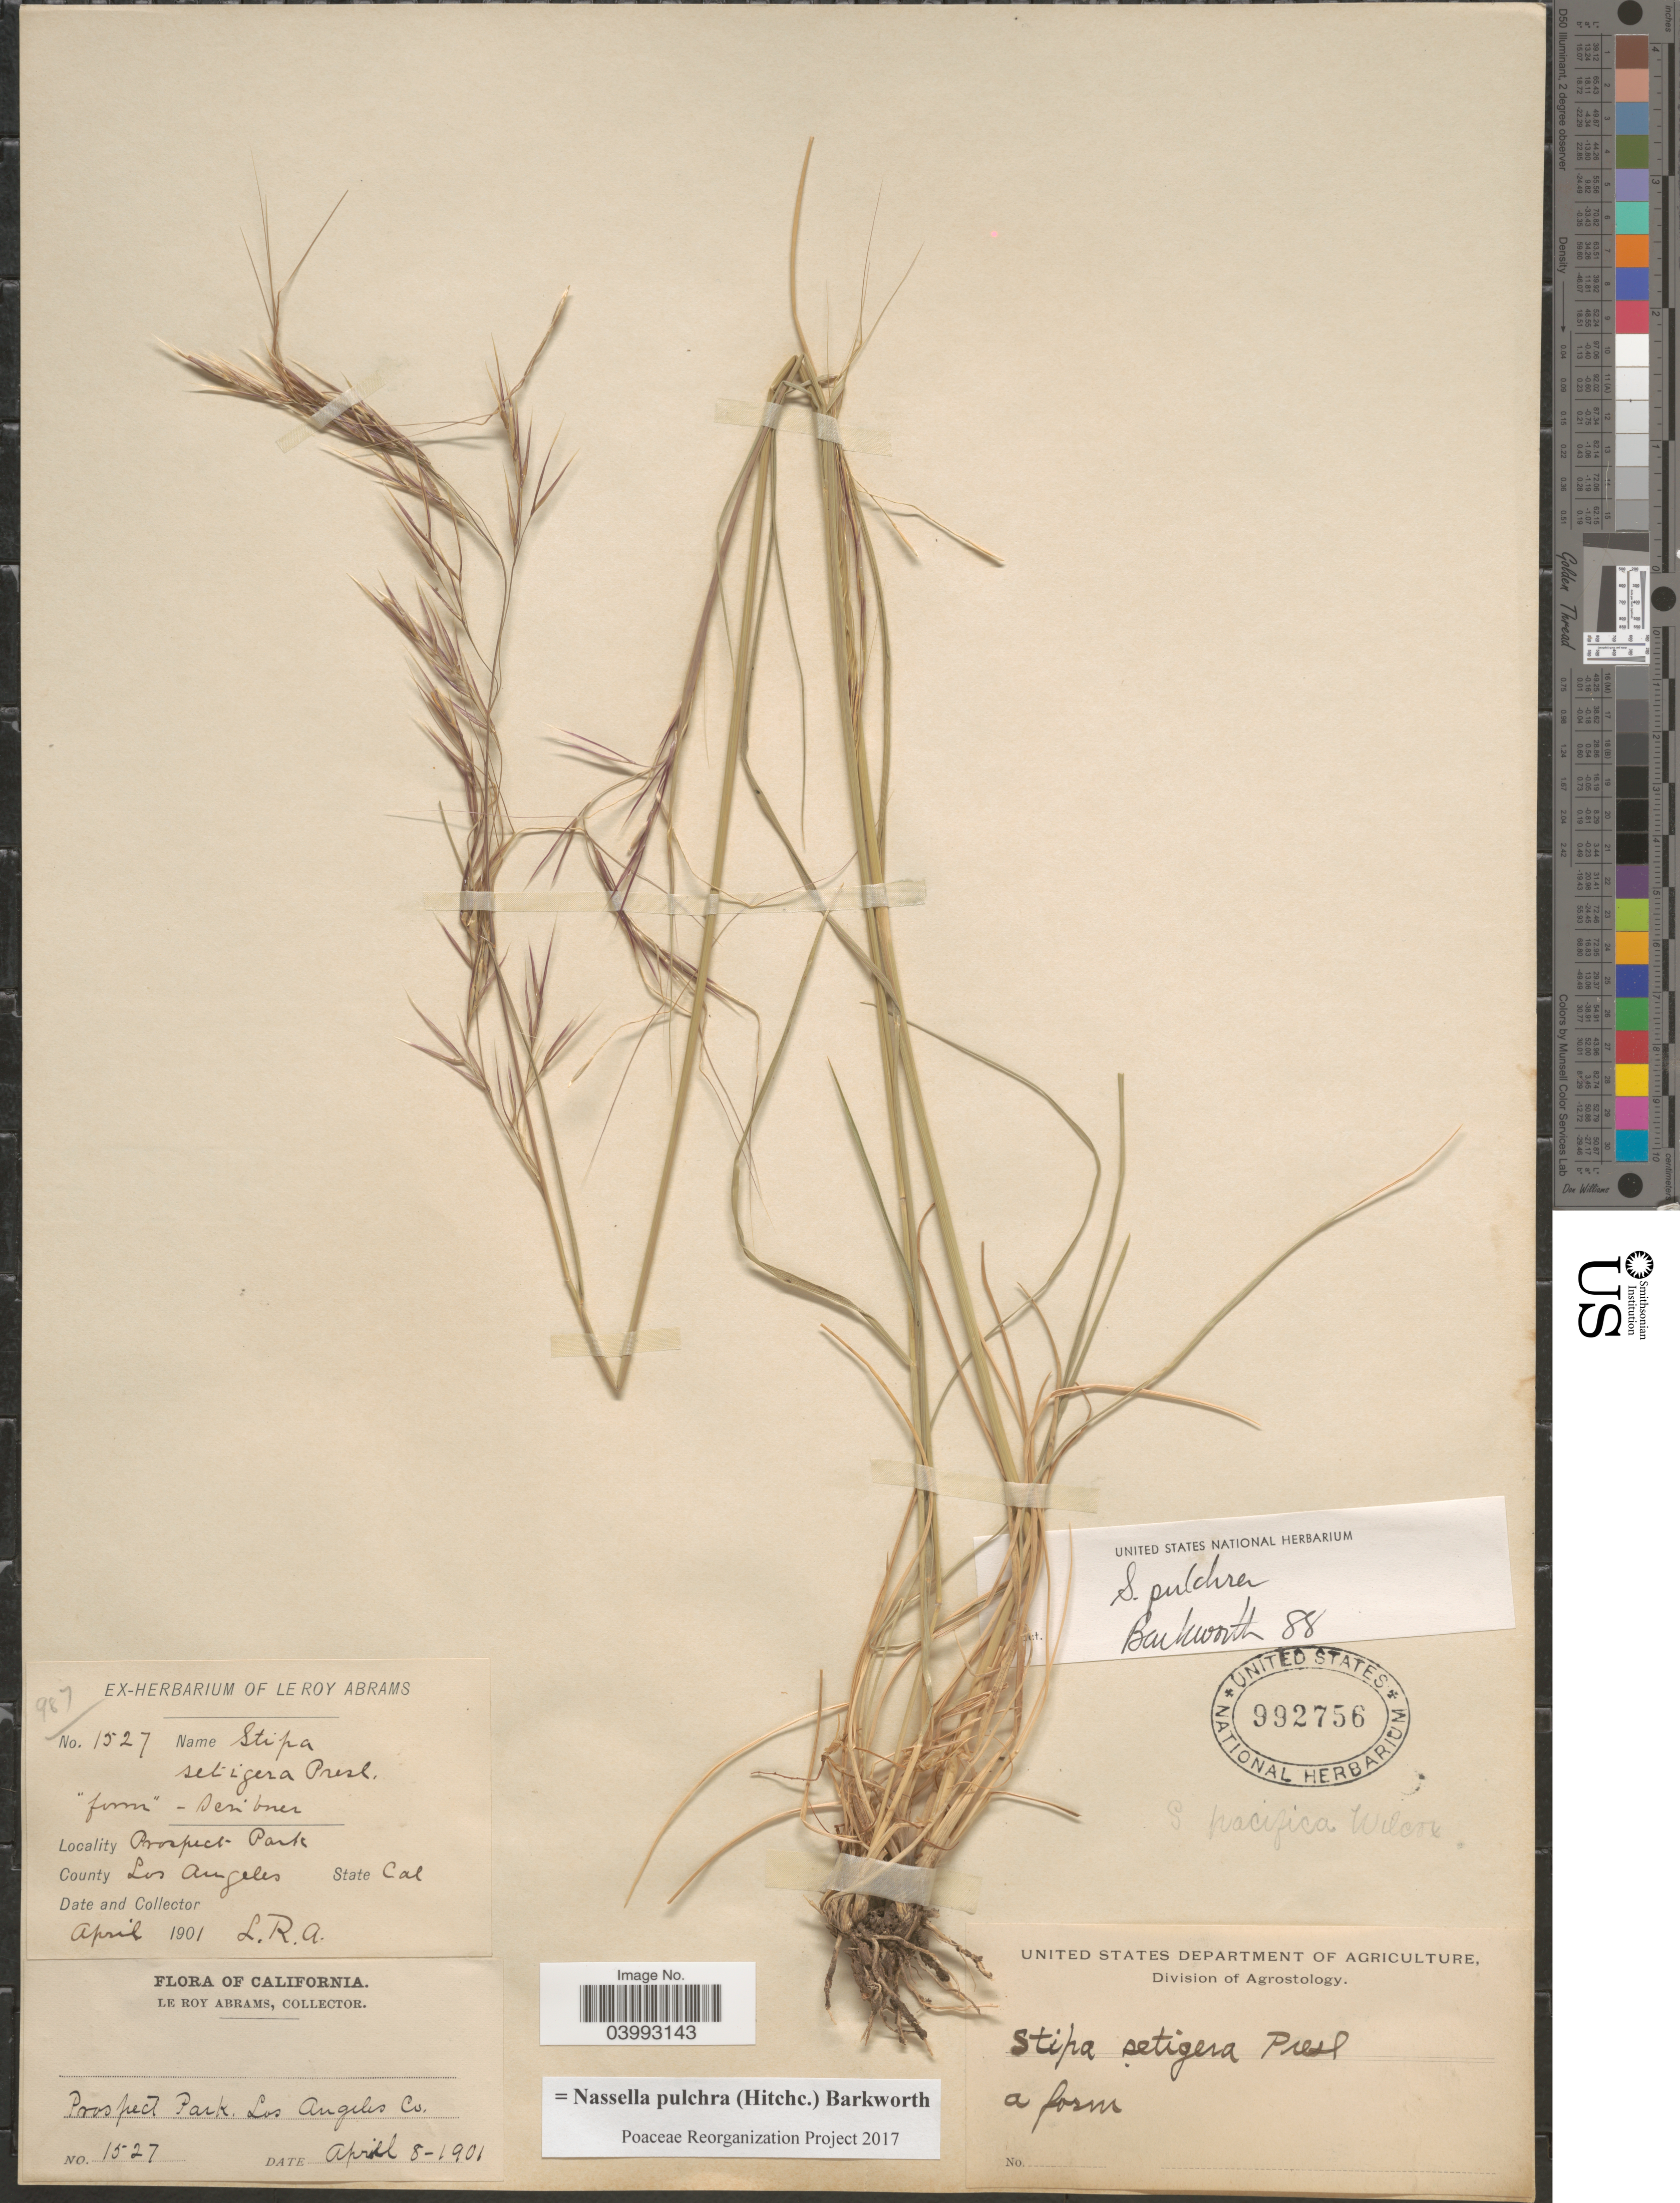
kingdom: Plantae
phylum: Tracheophyta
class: Liliopsida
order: Poales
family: Poaceae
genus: Nassella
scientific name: Nassella pulchra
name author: (Hitchc.) Barkworth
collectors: L. Abrams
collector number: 1527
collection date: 1901-04-08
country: United States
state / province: California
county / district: Los Angeles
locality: Prospect Park. Los Angeles Co.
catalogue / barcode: US 992756